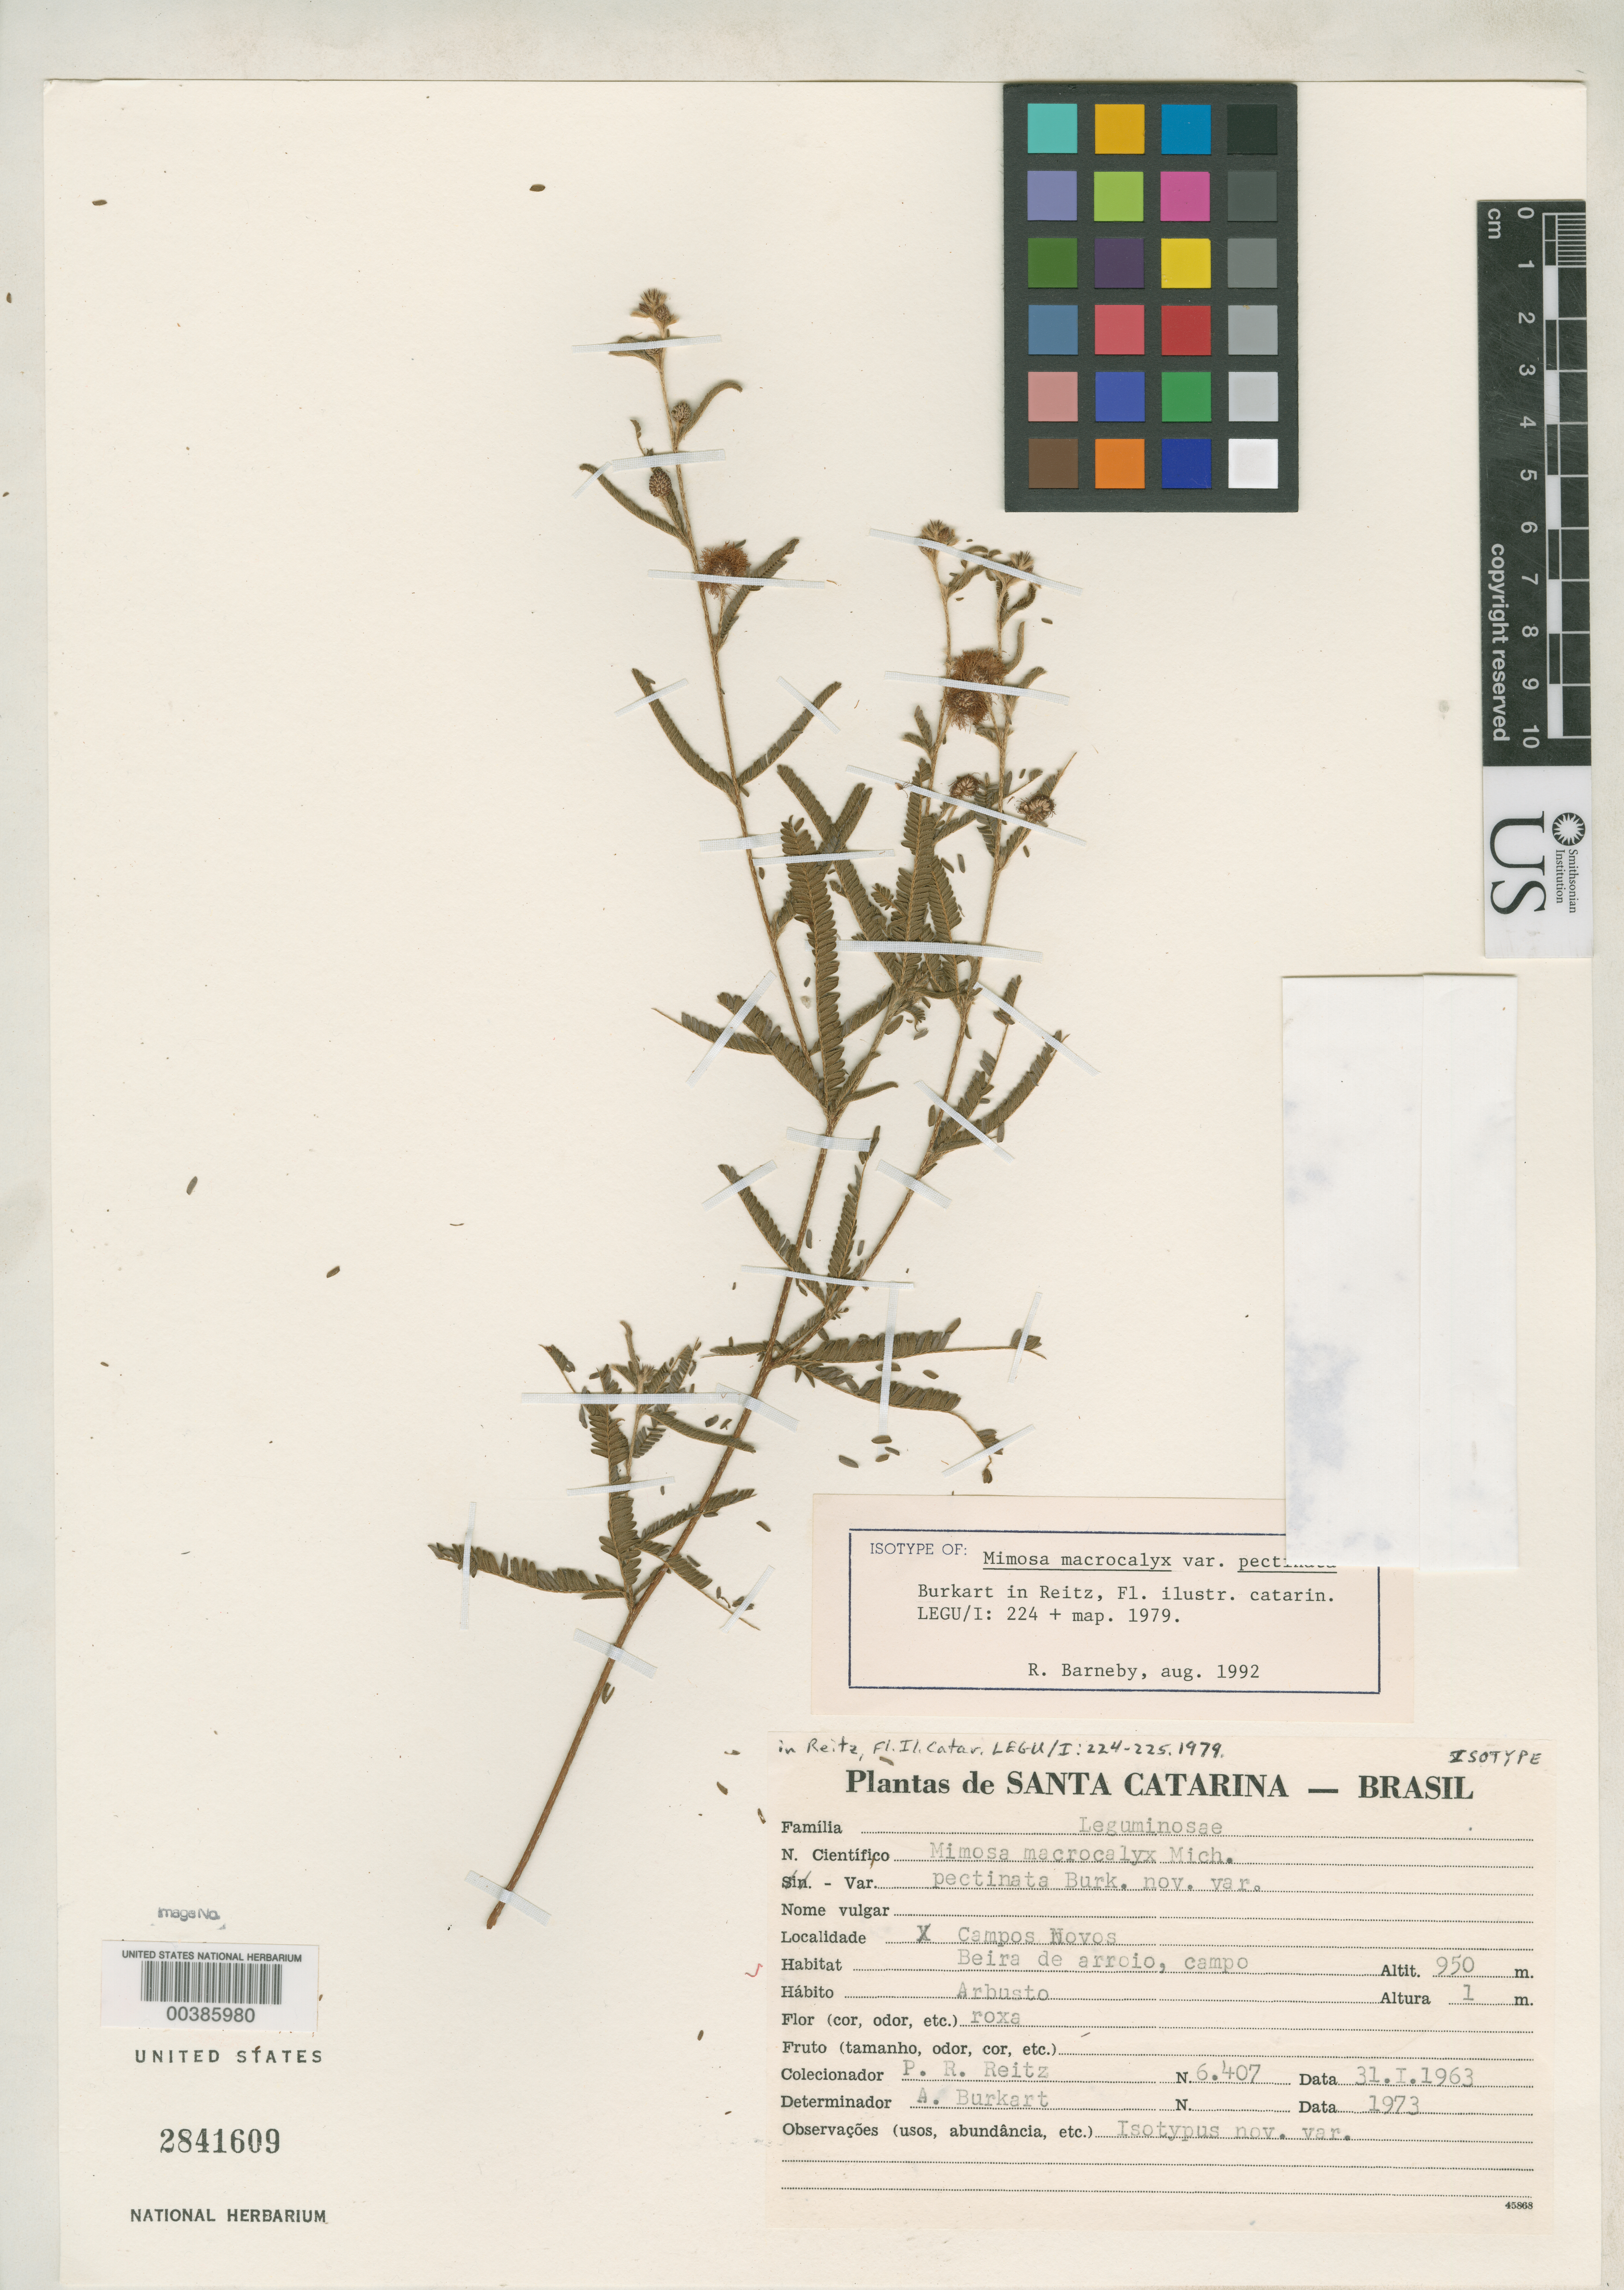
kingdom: Plantae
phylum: Tracheophyta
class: Magnoliopsida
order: Fabales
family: Fabaceae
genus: Mimosa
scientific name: Mimosa macrocalyx var. pectinata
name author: Burkart in Reitz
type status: Isotype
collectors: R. Reitz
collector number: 6407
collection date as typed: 31 Jan 1963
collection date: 1963-01-31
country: Brazil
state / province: Santa Catarina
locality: Campos Novos.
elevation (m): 950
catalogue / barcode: US 2841609